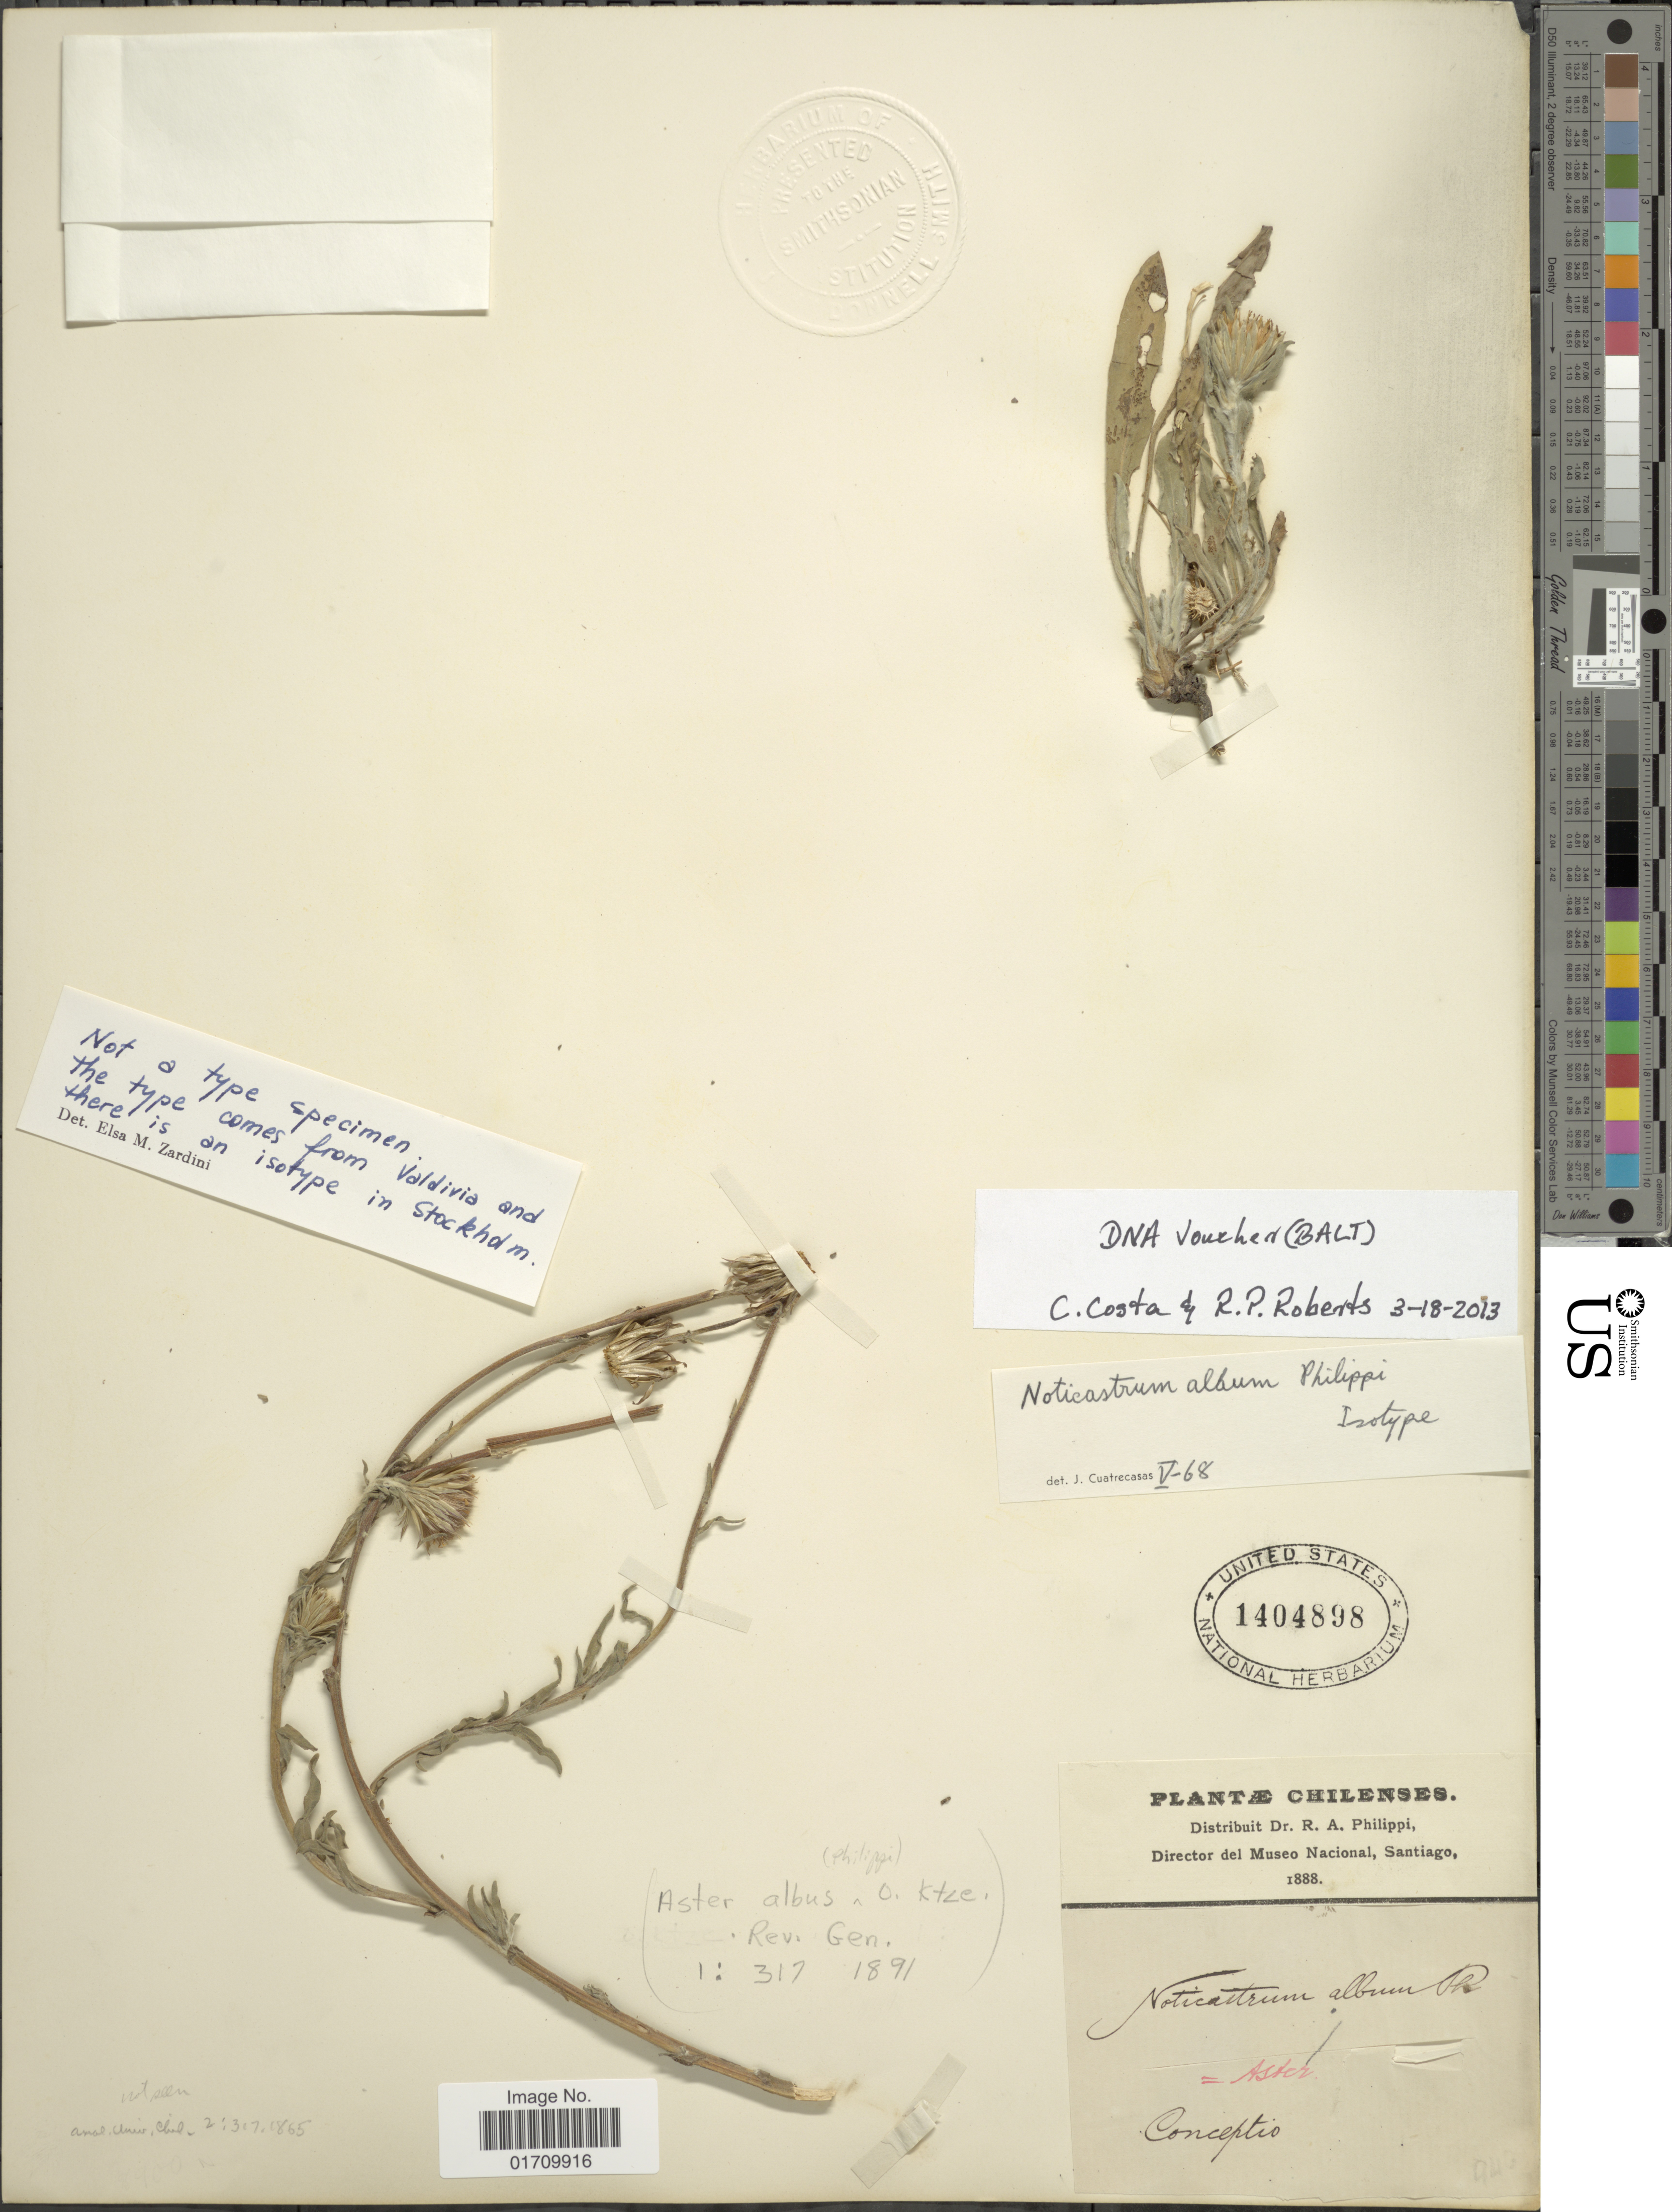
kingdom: Plantae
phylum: Tracheophyta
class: Magnoliopsida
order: Asterales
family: Asteraceae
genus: Noticastrum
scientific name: Noticastrum album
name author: Phil.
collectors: R. A. Philippi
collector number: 946*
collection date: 1888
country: Chile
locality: Conceptio.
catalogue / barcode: US 1404898